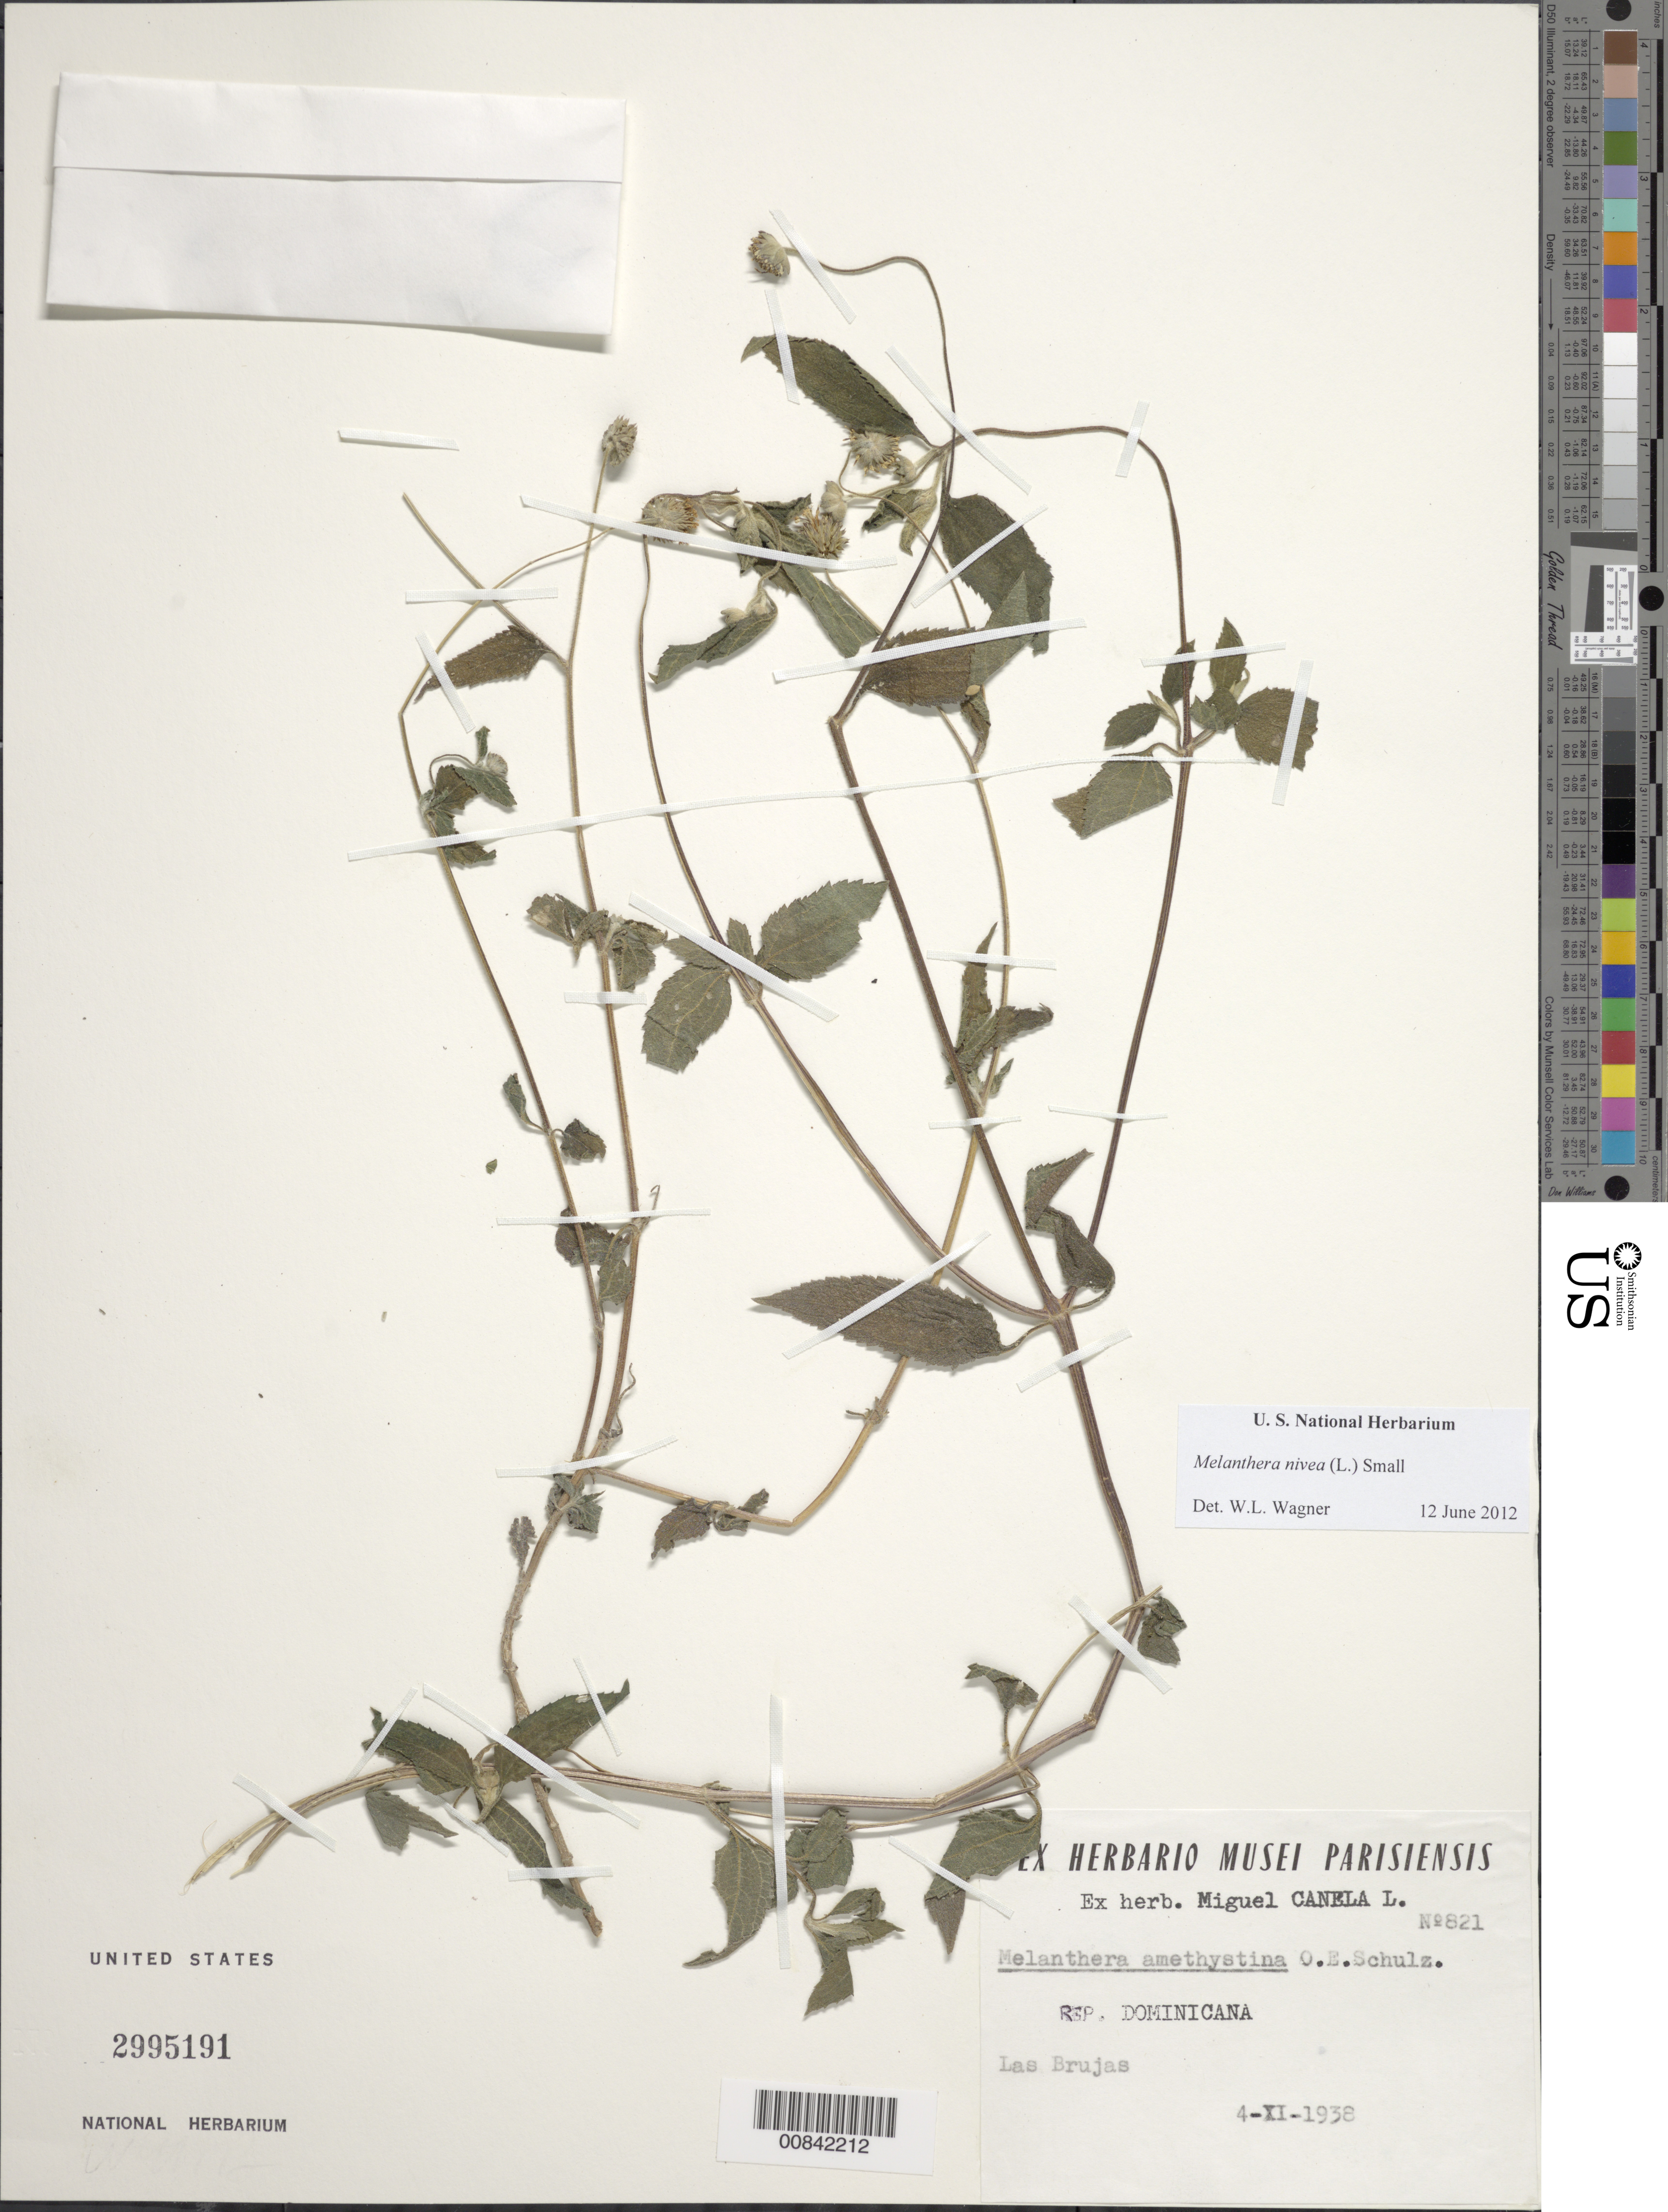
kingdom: Plantae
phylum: Tracheophyta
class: Magnoliopsida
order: Asterales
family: Asteraceae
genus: Melanthera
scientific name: Melanthera nivea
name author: (L.) Small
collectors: M. Canela Lazaro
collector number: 821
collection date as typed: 04 Nov 1938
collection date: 1938-11-04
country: Dominican Republic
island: Hispaniola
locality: Las Brujas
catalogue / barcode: US 2995191